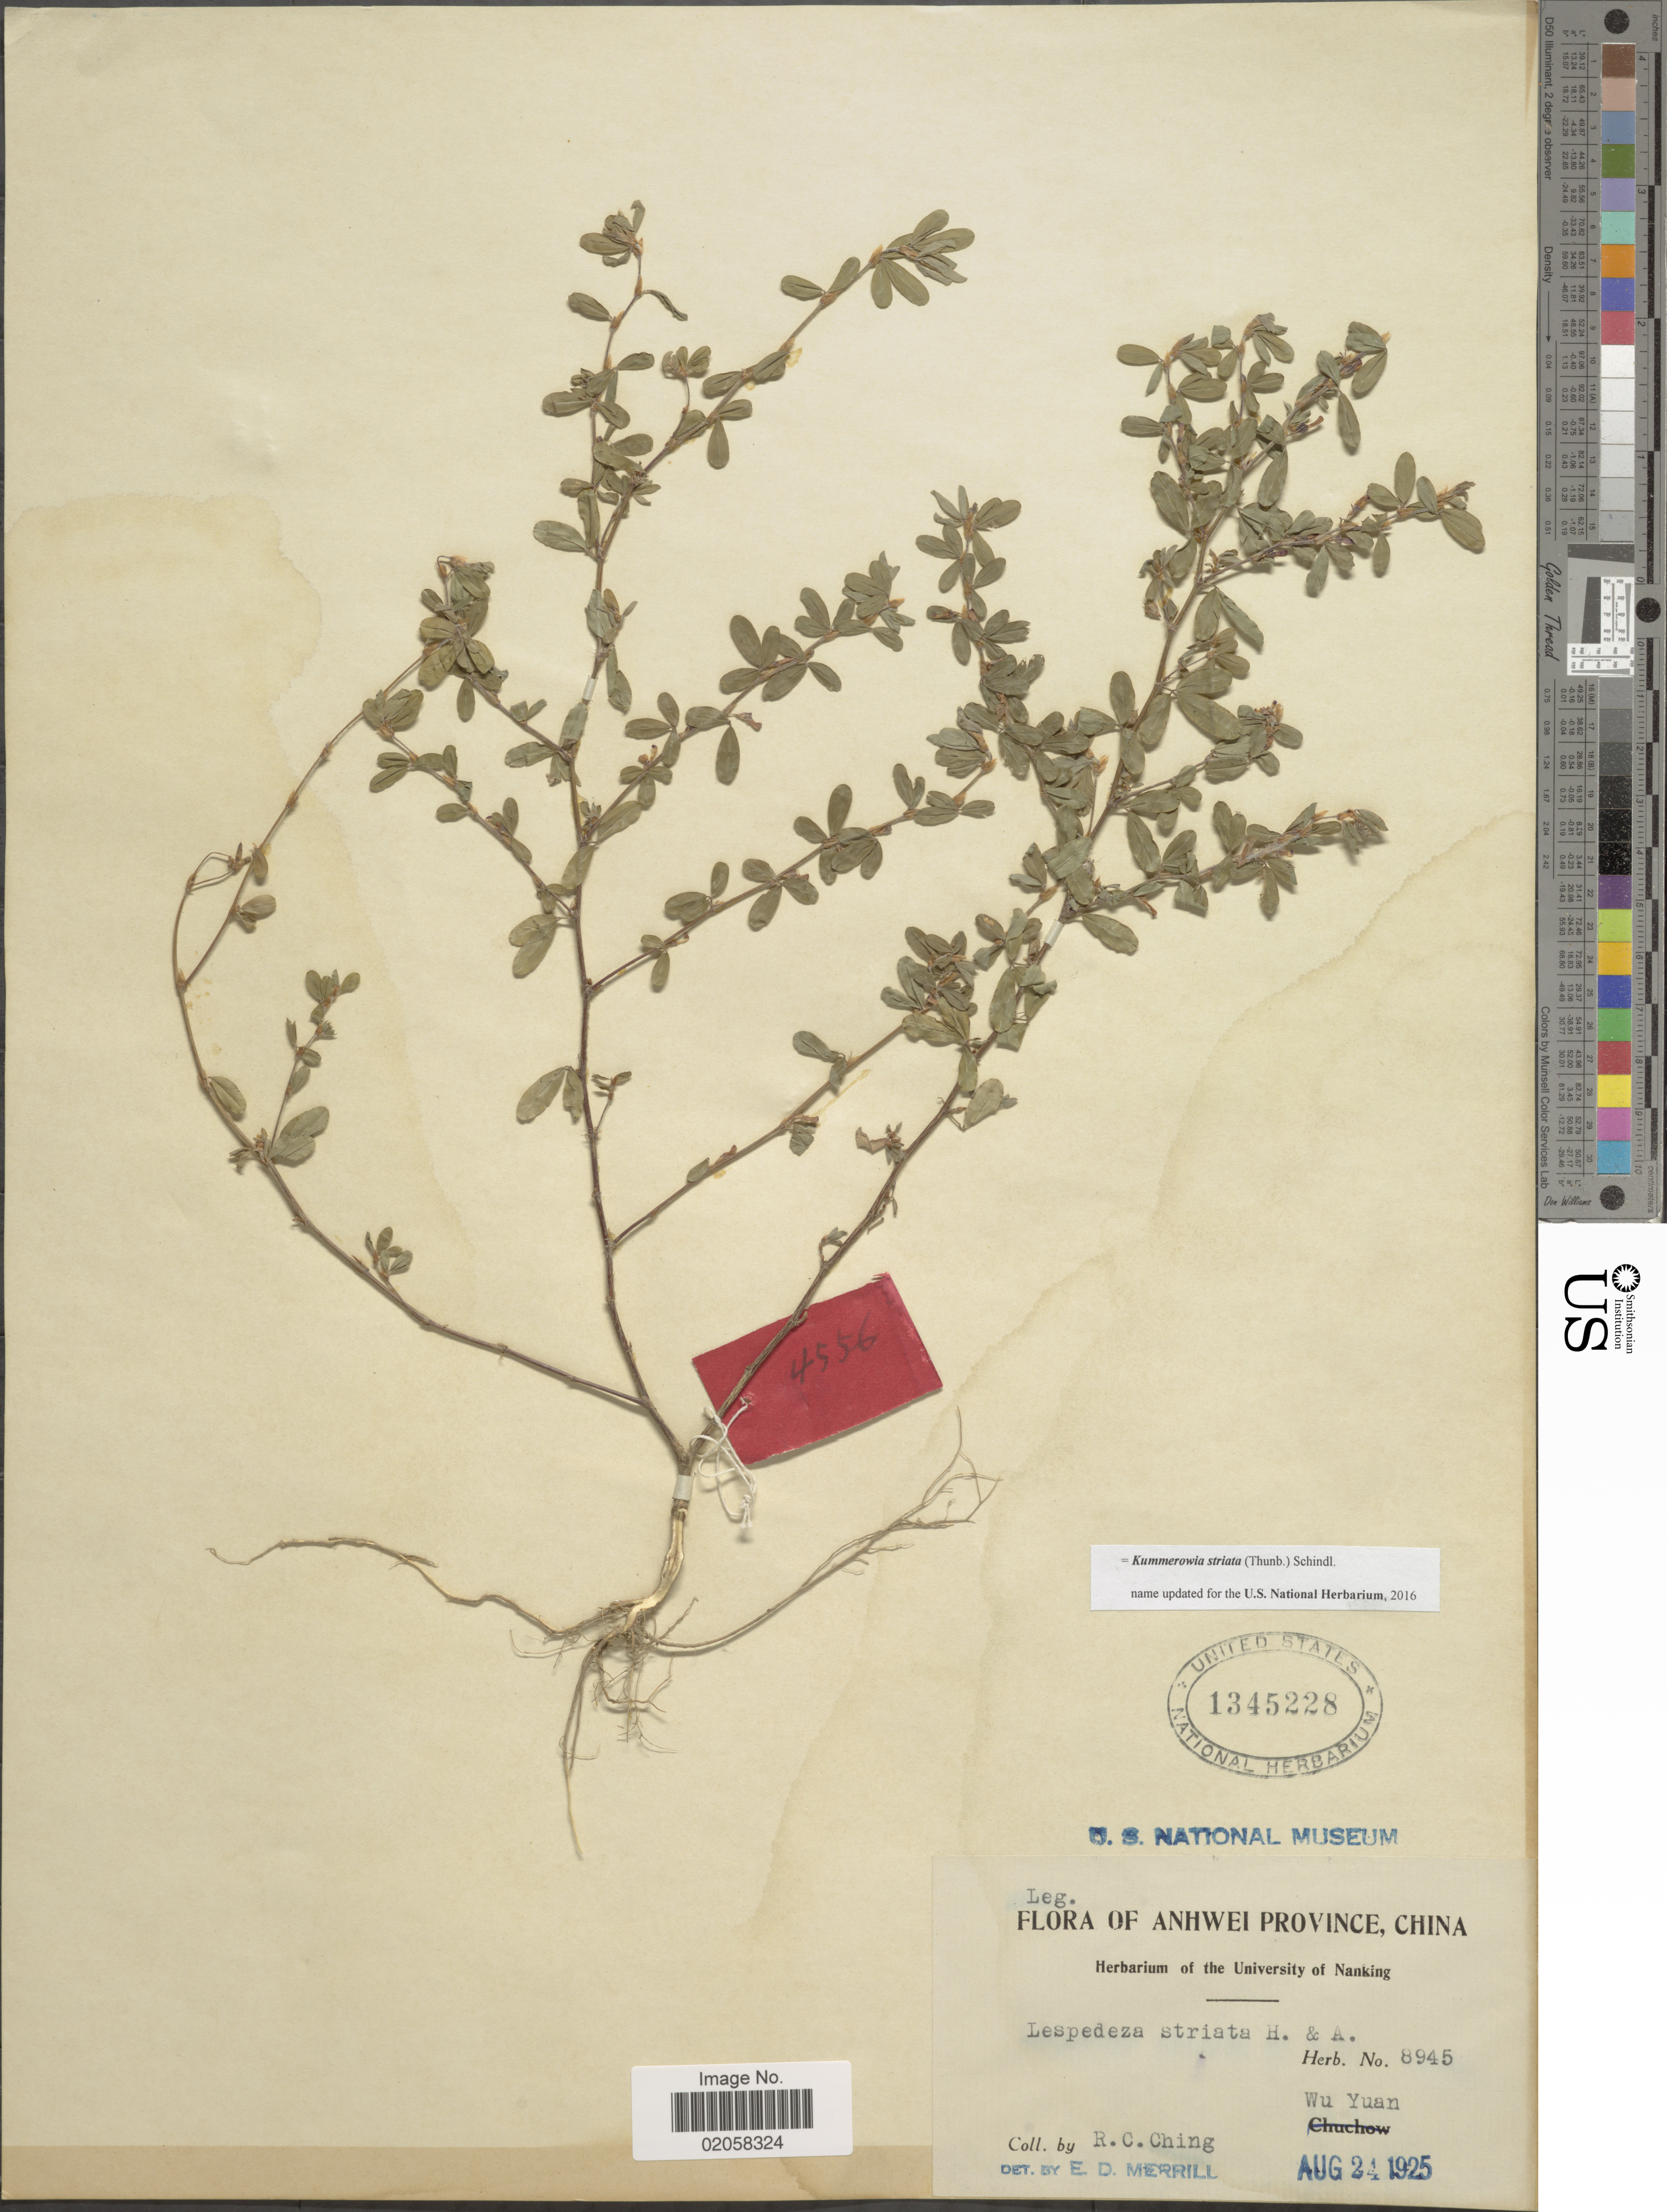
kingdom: Plantae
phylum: Tracheophyta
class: Magnoliopsida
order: Fabales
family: Fabaceae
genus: Kummerowia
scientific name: Kummerowia striata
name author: (Thunb.) Schindl.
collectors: R. C. Ching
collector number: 8945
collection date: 1925-08-24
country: China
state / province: Anhui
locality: Anhwei Province, Wu Yuan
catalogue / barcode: US 1345228